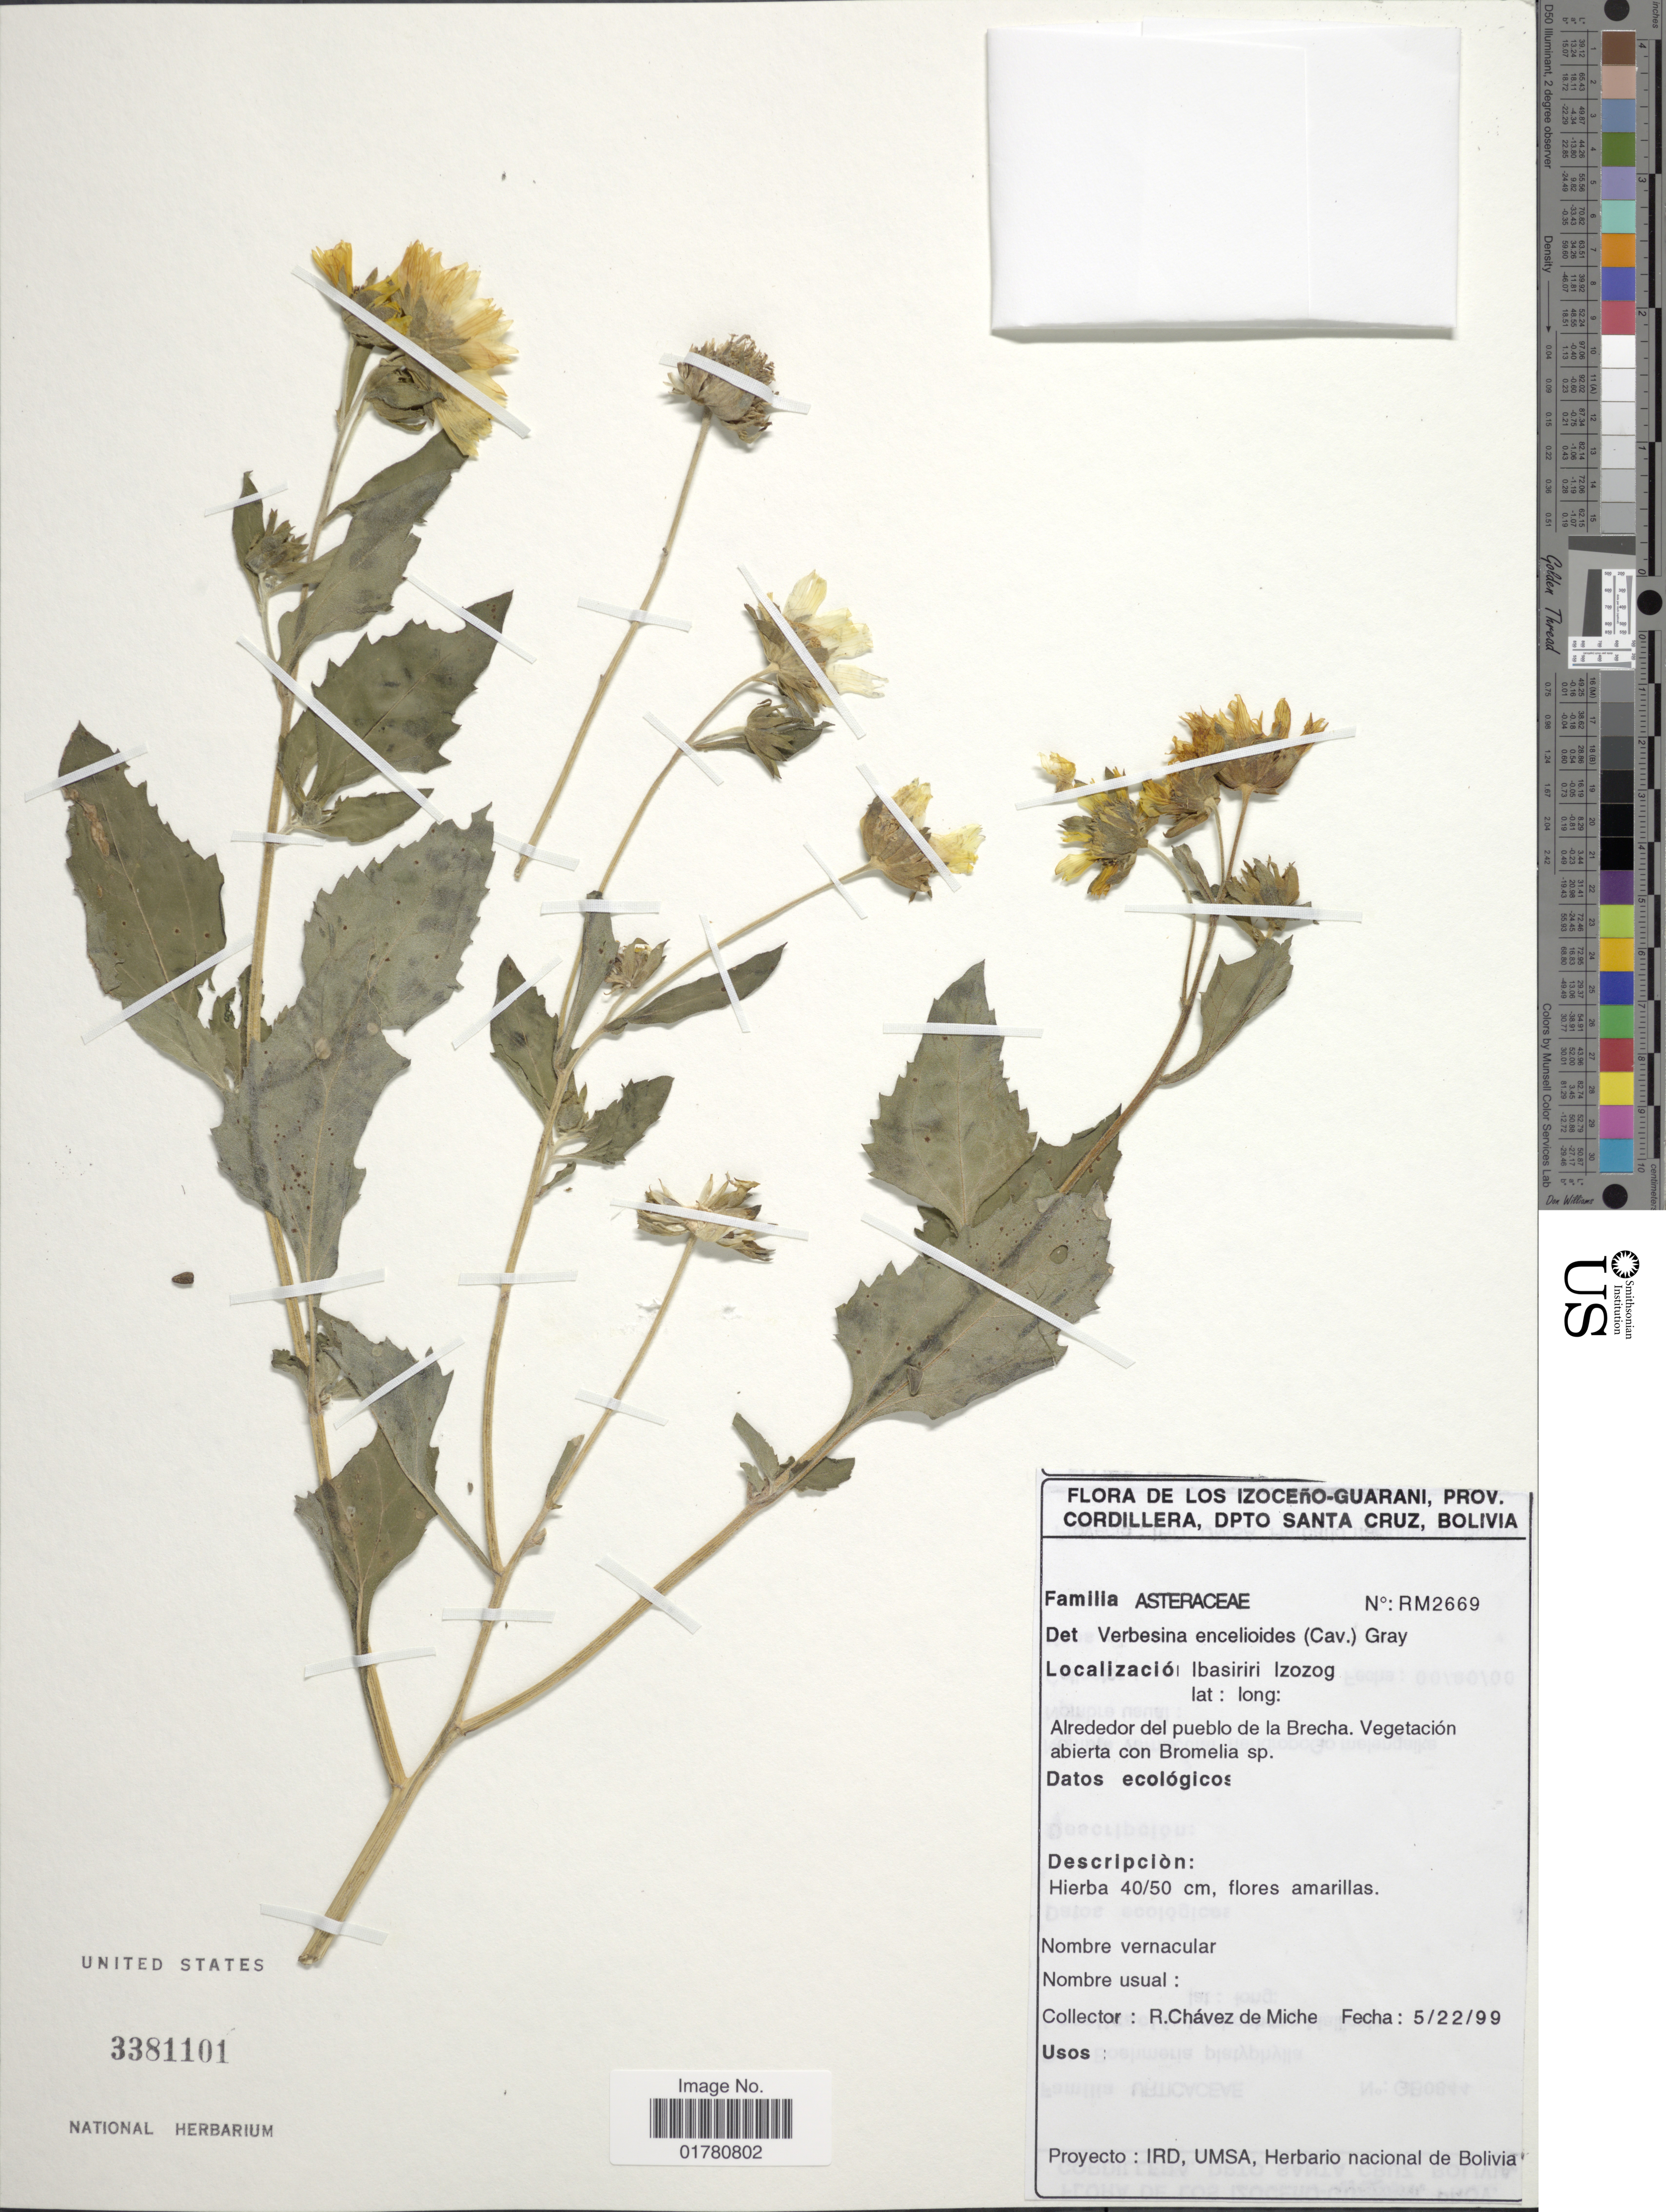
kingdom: Plantae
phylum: Tracheophyta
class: Magnoliopsida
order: Asterales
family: Asteraceae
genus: Verbesina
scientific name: Verbesina encelioides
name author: (Cav.) Benth. & Hook. ex A. Gray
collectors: R. Chávez de Miche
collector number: RM2669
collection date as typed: Transcribed d/m/y: 22/5/99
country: Bolivia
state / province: Santa Cruz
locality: Prov. Cordillera, Dpto Santa Cruz, Alrededor del pueblo de la Brecha. Vegetación abierta con Bromelia sp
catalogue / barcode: US 3381101